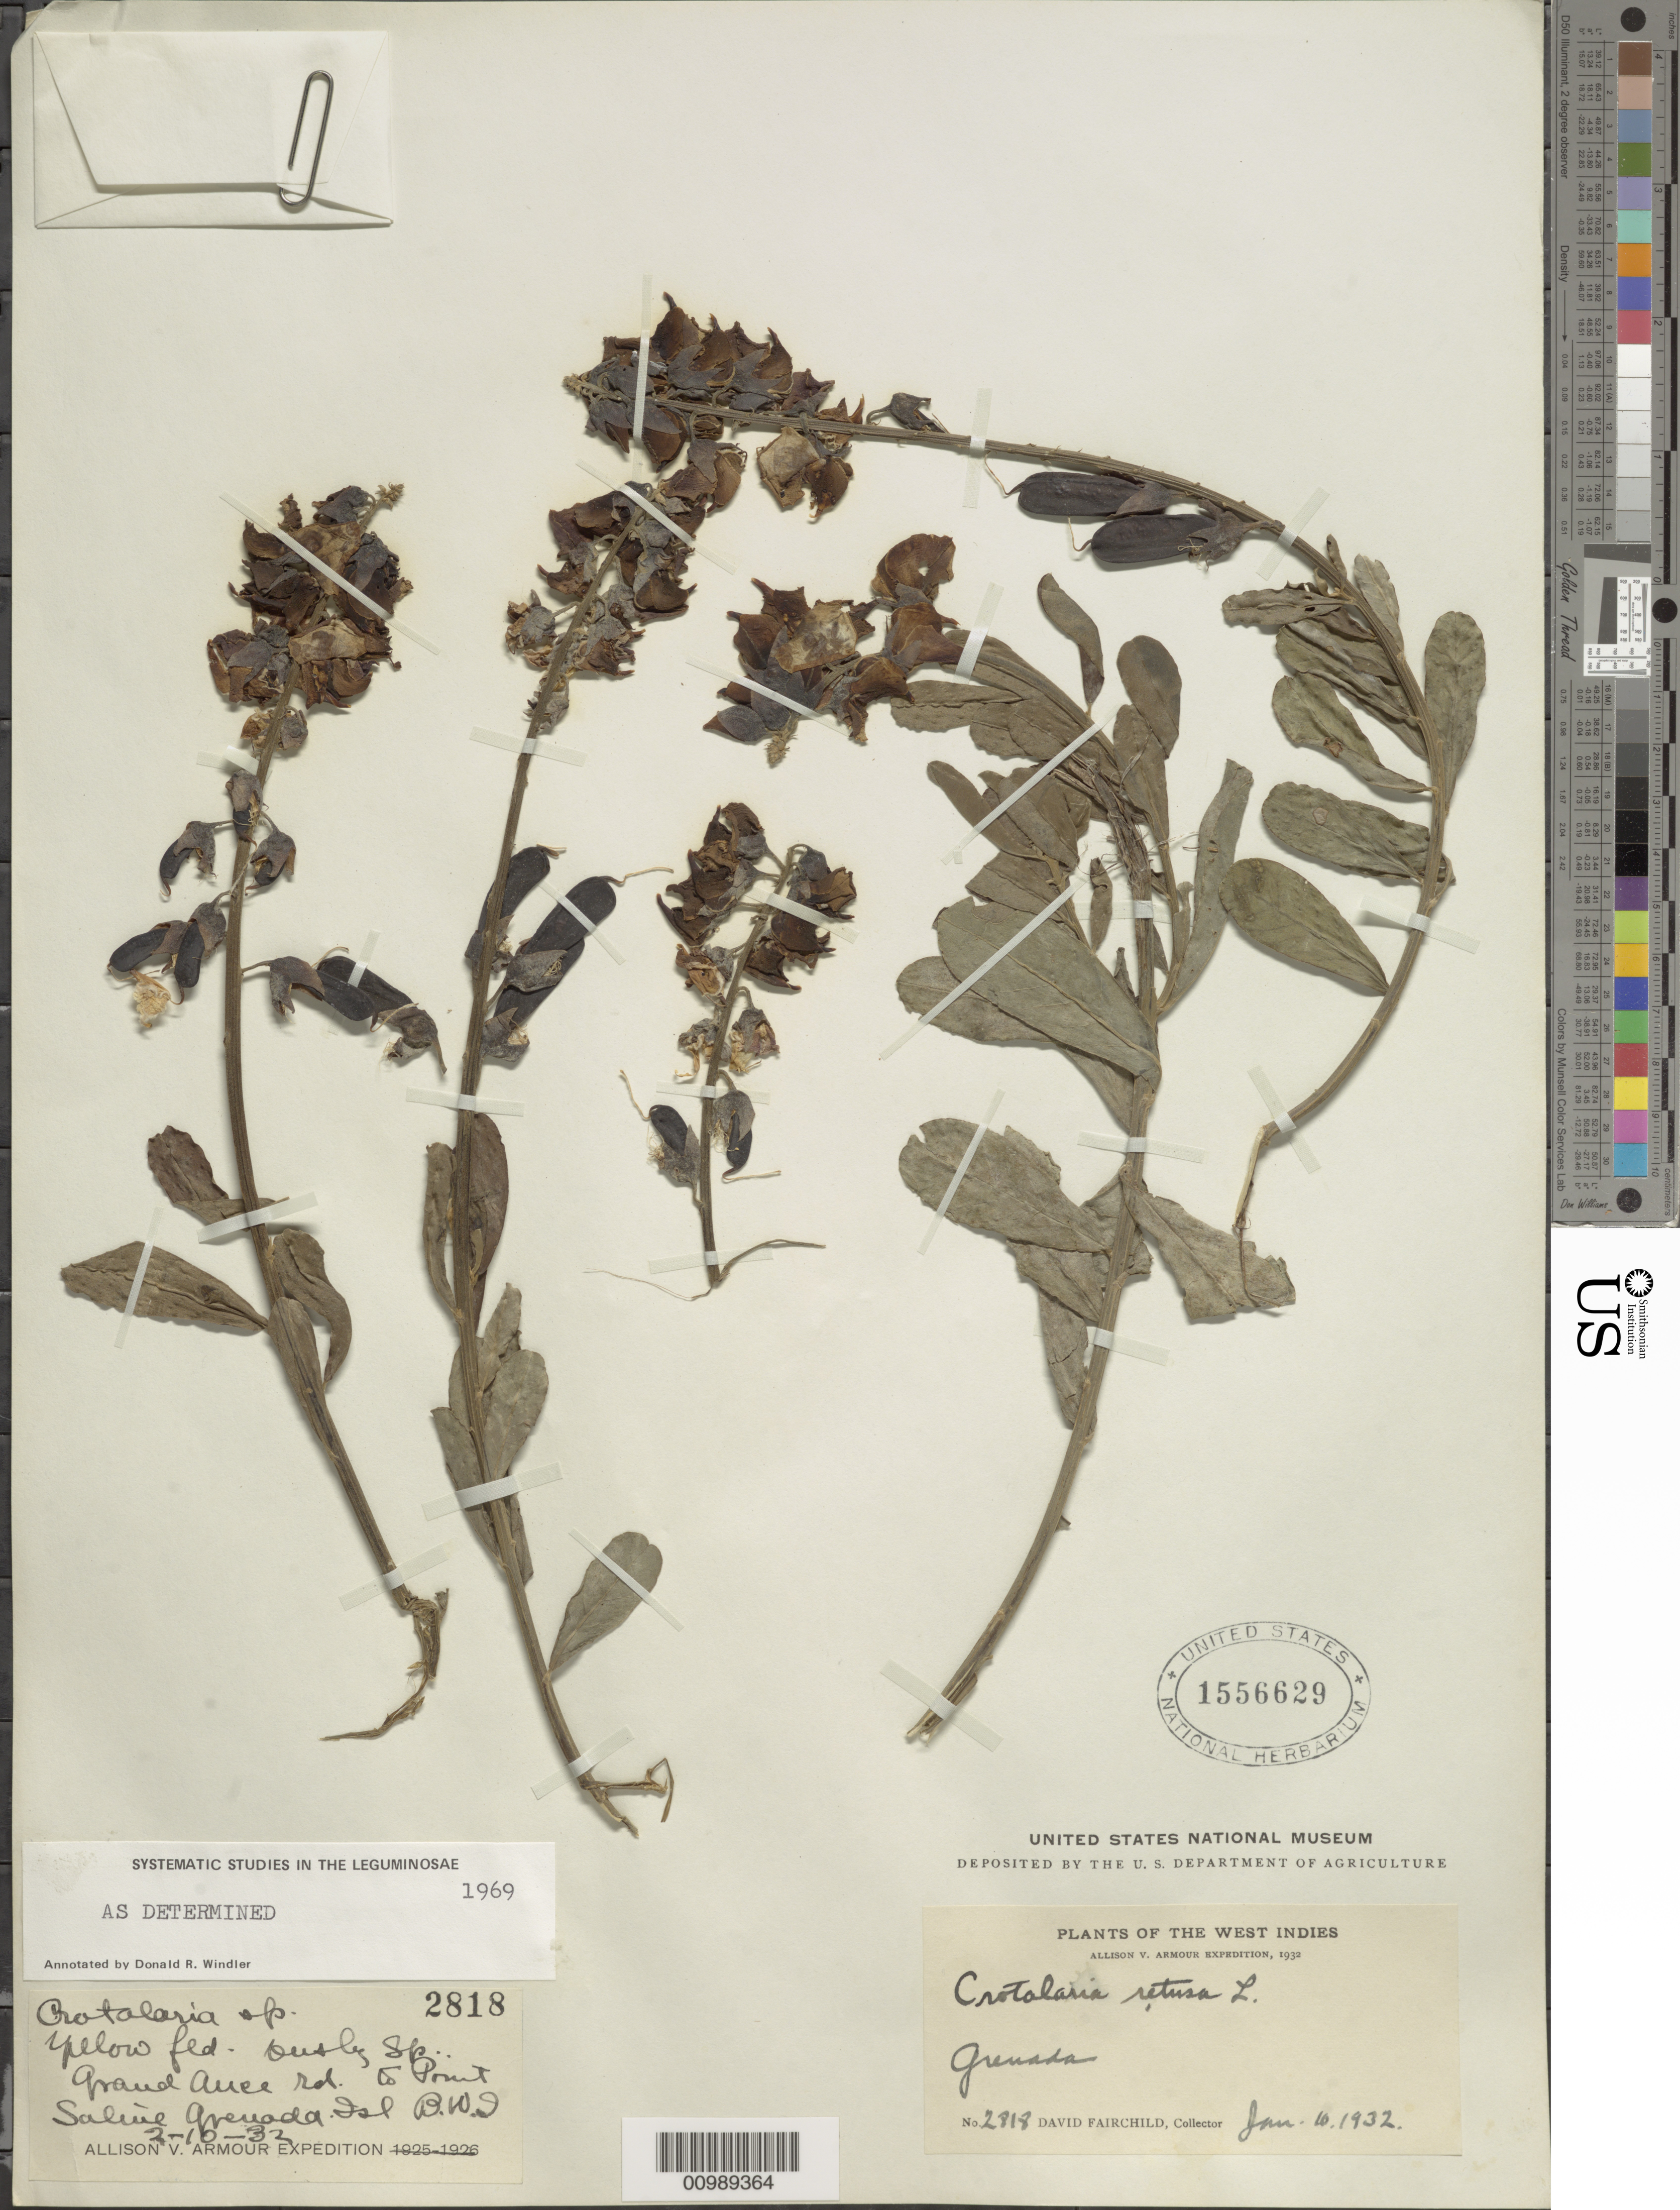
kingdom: Plantae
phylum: Tracheophyta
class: Magnoliopsida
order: Fabales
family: Fabaceae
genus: Crotalaria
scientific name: Crotalaria retusa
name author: L.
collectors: D. Fairchild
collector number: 2818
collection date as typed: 10 Jan 1932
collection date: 1932-01-10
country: Grenada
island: Grenada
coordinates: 0 N, 0 E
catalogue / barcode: US 1556629